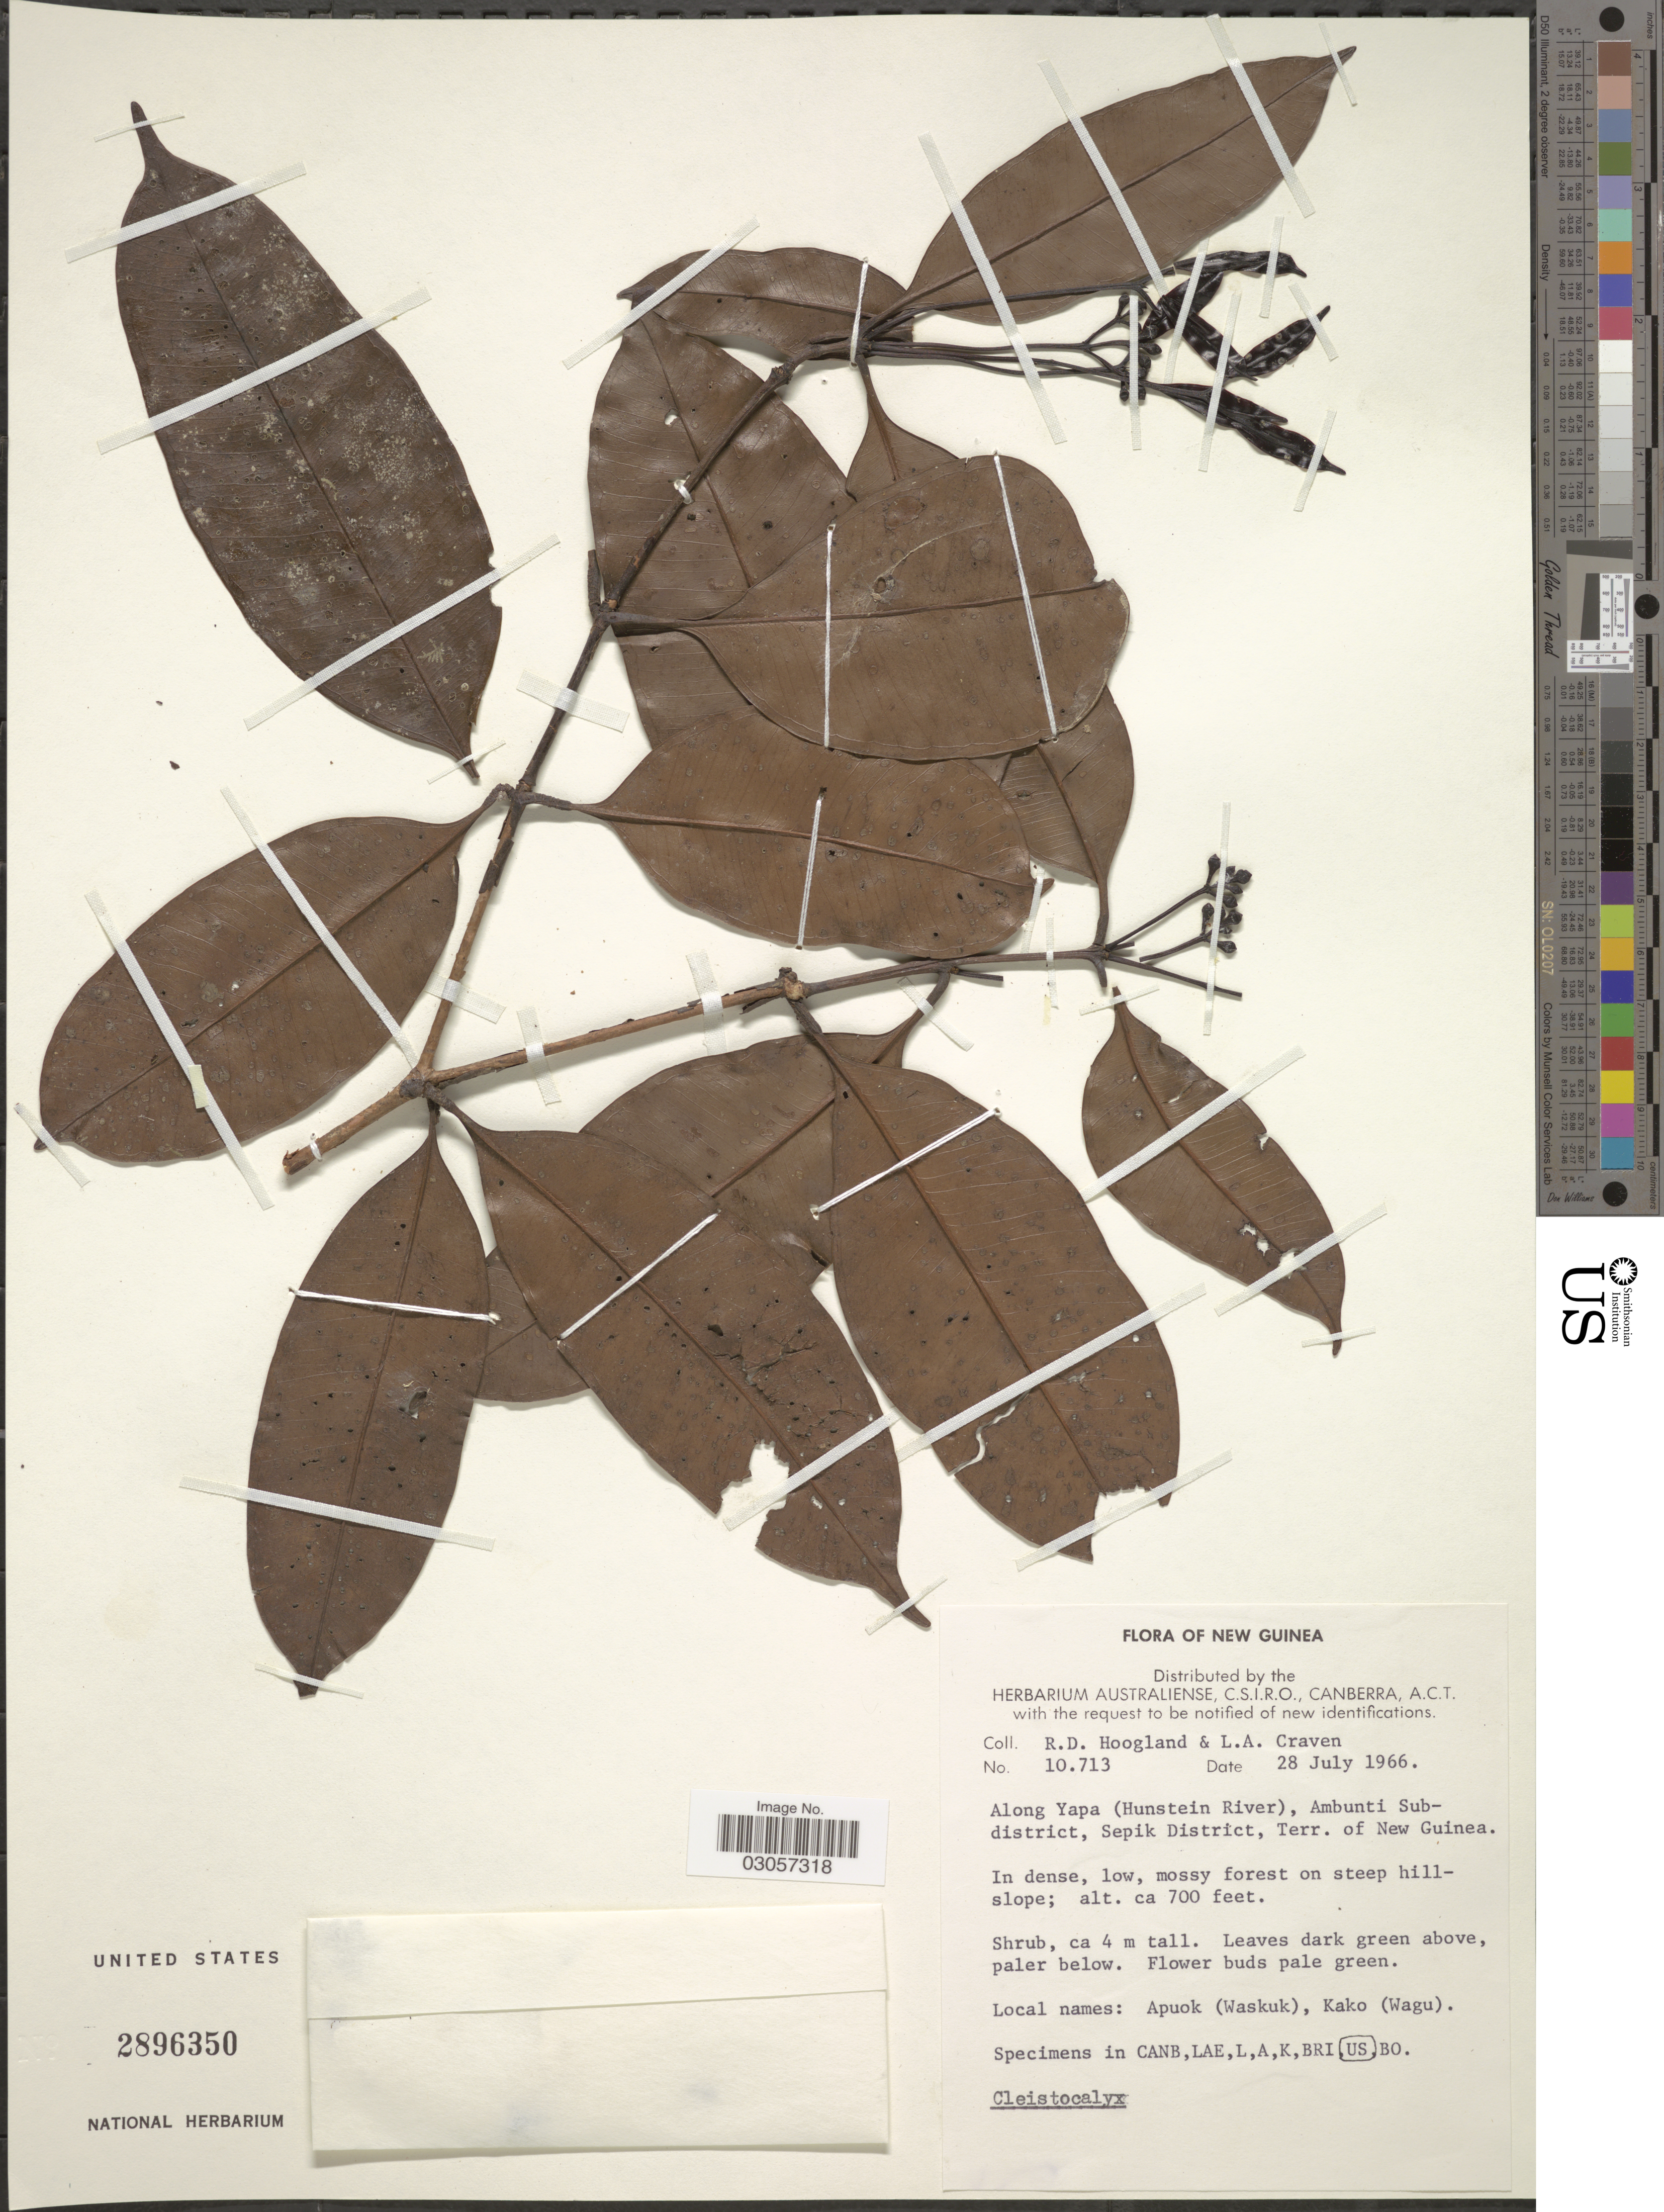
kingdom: Plantae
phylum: Tracheophyta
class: Magnoliopsida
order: Myrtales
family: Myrtaceae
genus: Syzygium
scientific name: Syzygium sp.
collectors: R. D. Hoogland & L. A. Craven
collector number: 10713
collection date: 1966-07-28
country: Papua New Guinea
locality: New Guinea, Along Yapa (Hunstein River), Ambunti Subdistrict, Sepik District, Terr. of New Guinea.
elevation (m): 213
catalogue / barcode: US 2896350